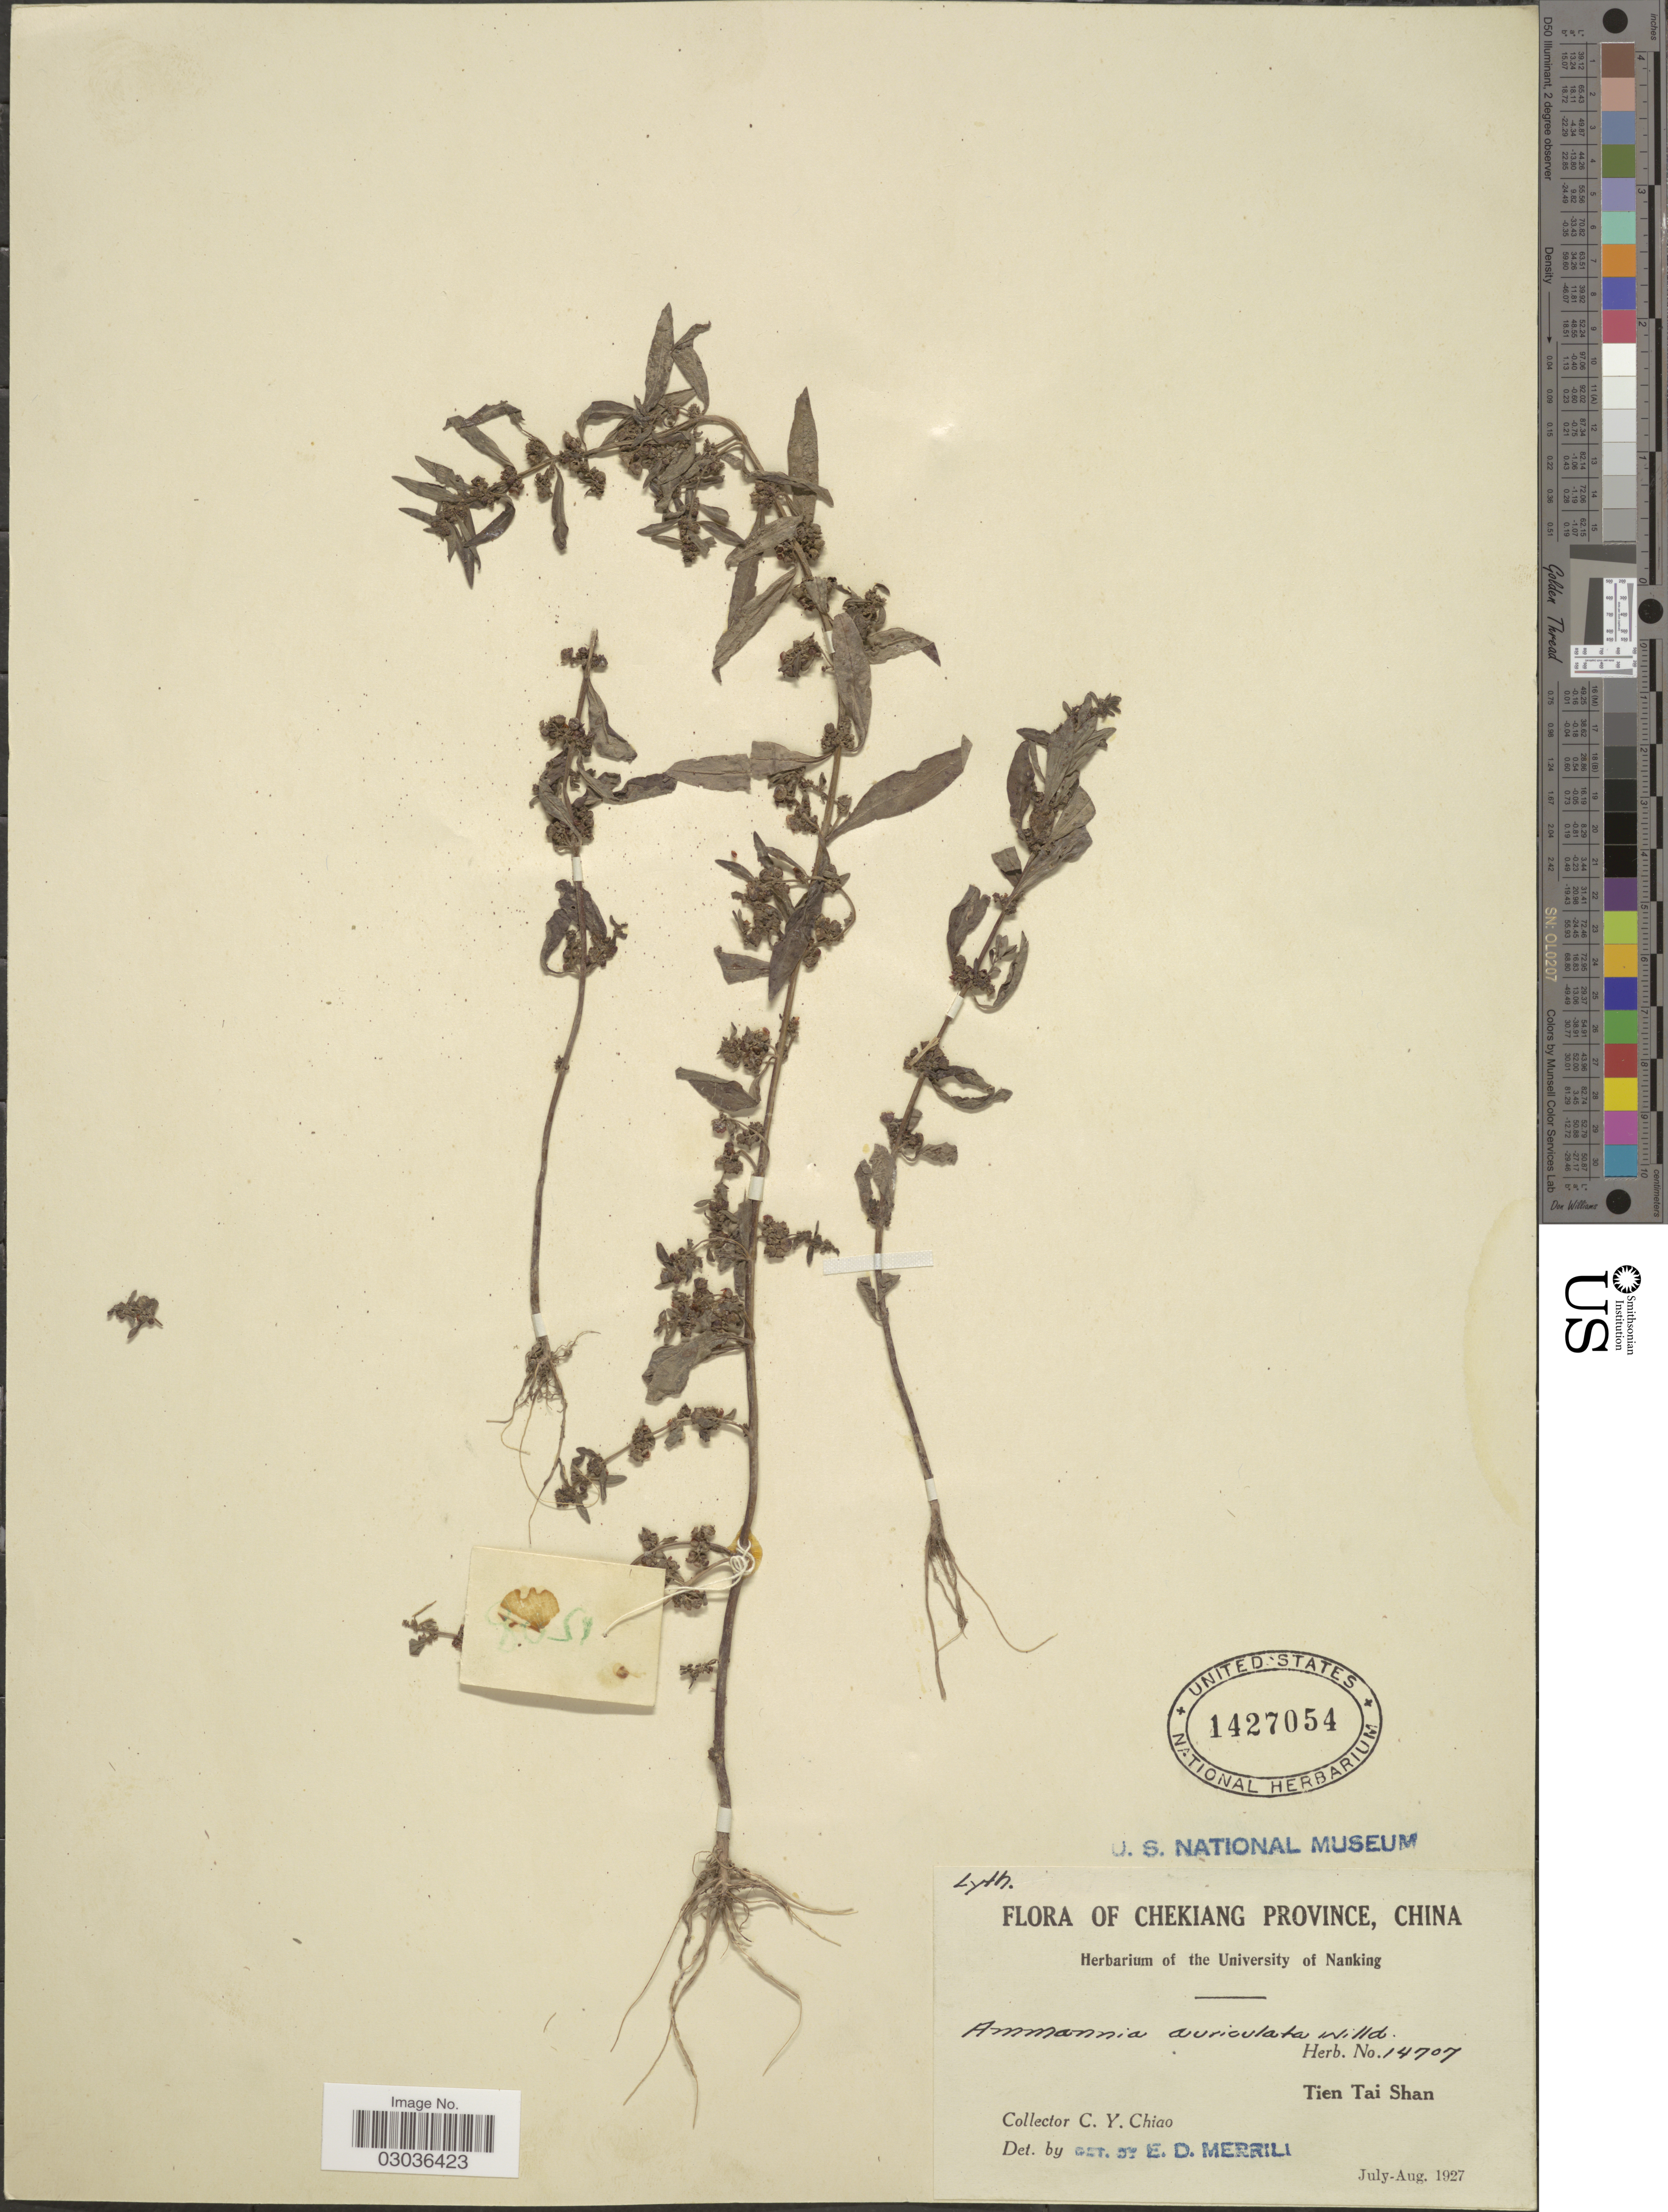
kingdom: Plantae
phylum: Tracheophyta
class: Magnoliopsida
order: Myrtales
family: Lythraceae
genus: Ammannia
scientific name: Ammannia auriculata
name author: Willd.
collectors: C. Y. Chiao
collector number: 14707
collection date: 1927-07/1927-08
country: China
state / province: Zhejiang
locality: Chekiang Province. Tien Tai Shan.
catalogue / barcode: US 1427054